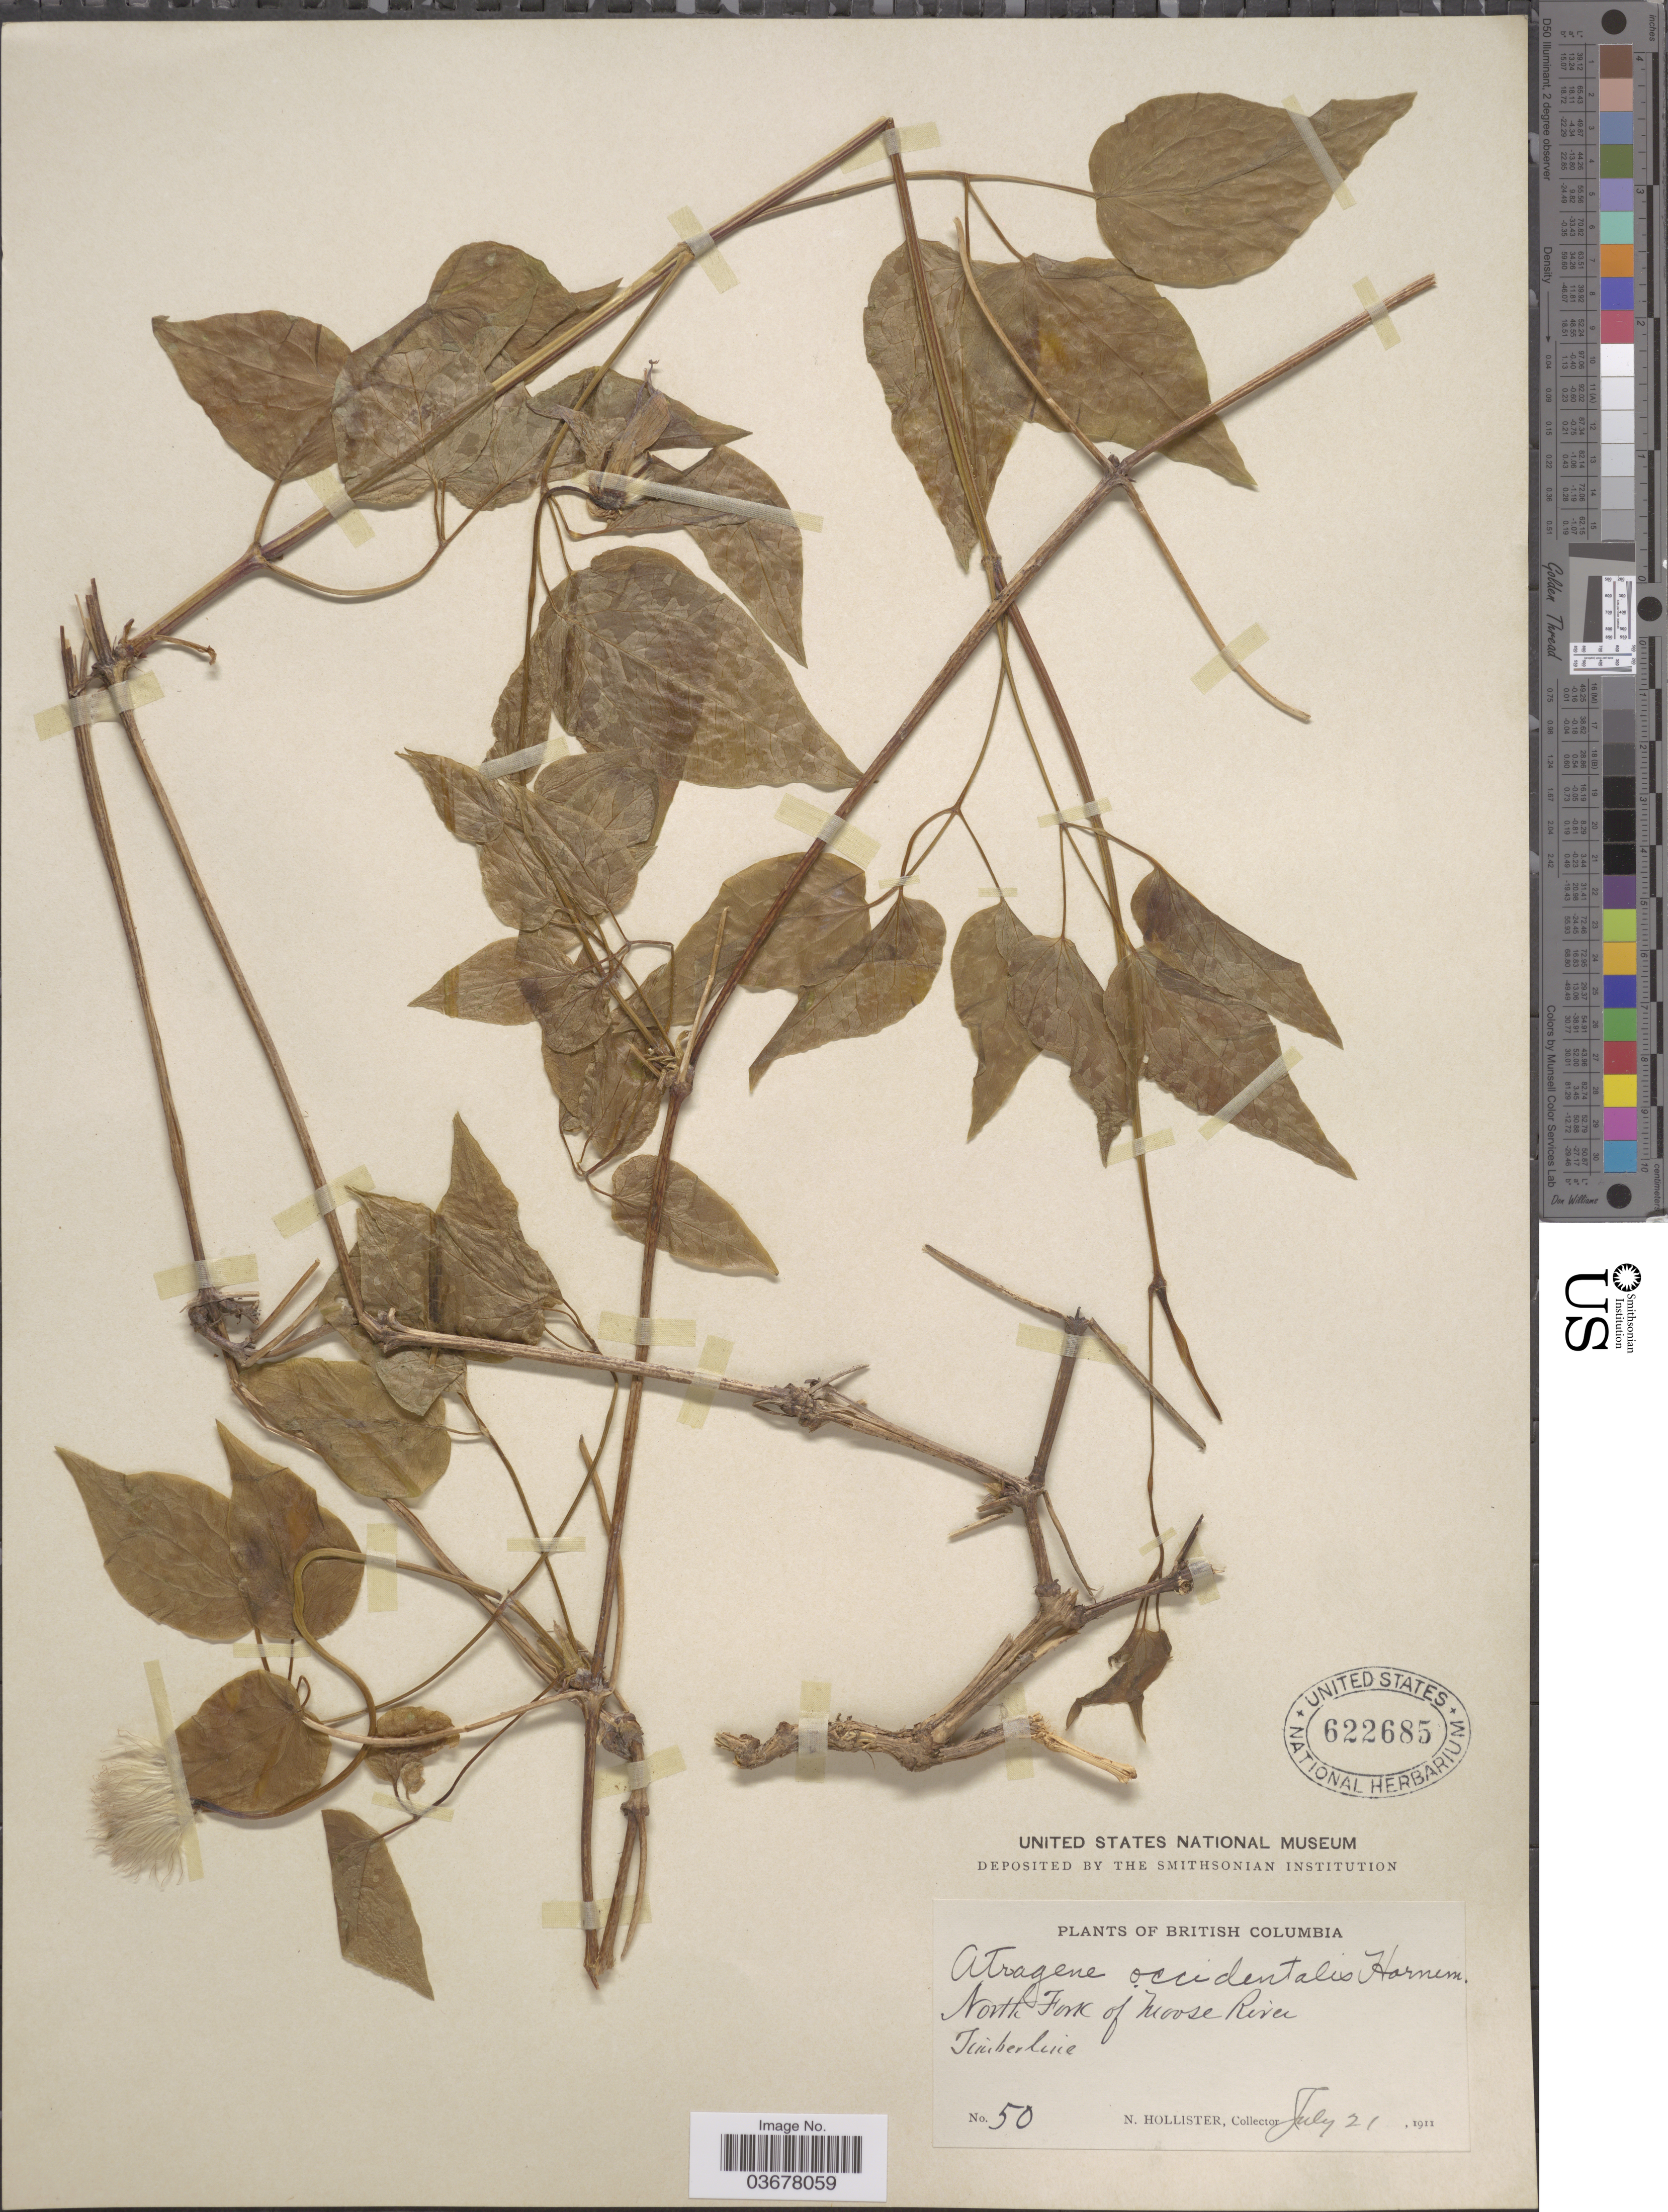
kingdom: Plantae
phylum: Tracheophyta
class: Magnoliopsida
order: Ranunculales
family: Ranunculaceae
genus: Clematis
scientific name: Clematis occidentalis var. grosseserrata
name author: (Rydb.) J.S. Pringle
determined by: Strong, M. T., (US), Smithsonian Institution - National Museum of Natural History (UNITED STATES)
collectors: N. Hollister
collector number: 50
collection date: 1911-07-21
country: Canada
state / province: British Columbia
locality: North Fork of Moose River. Timberline.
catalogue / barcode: US 622685